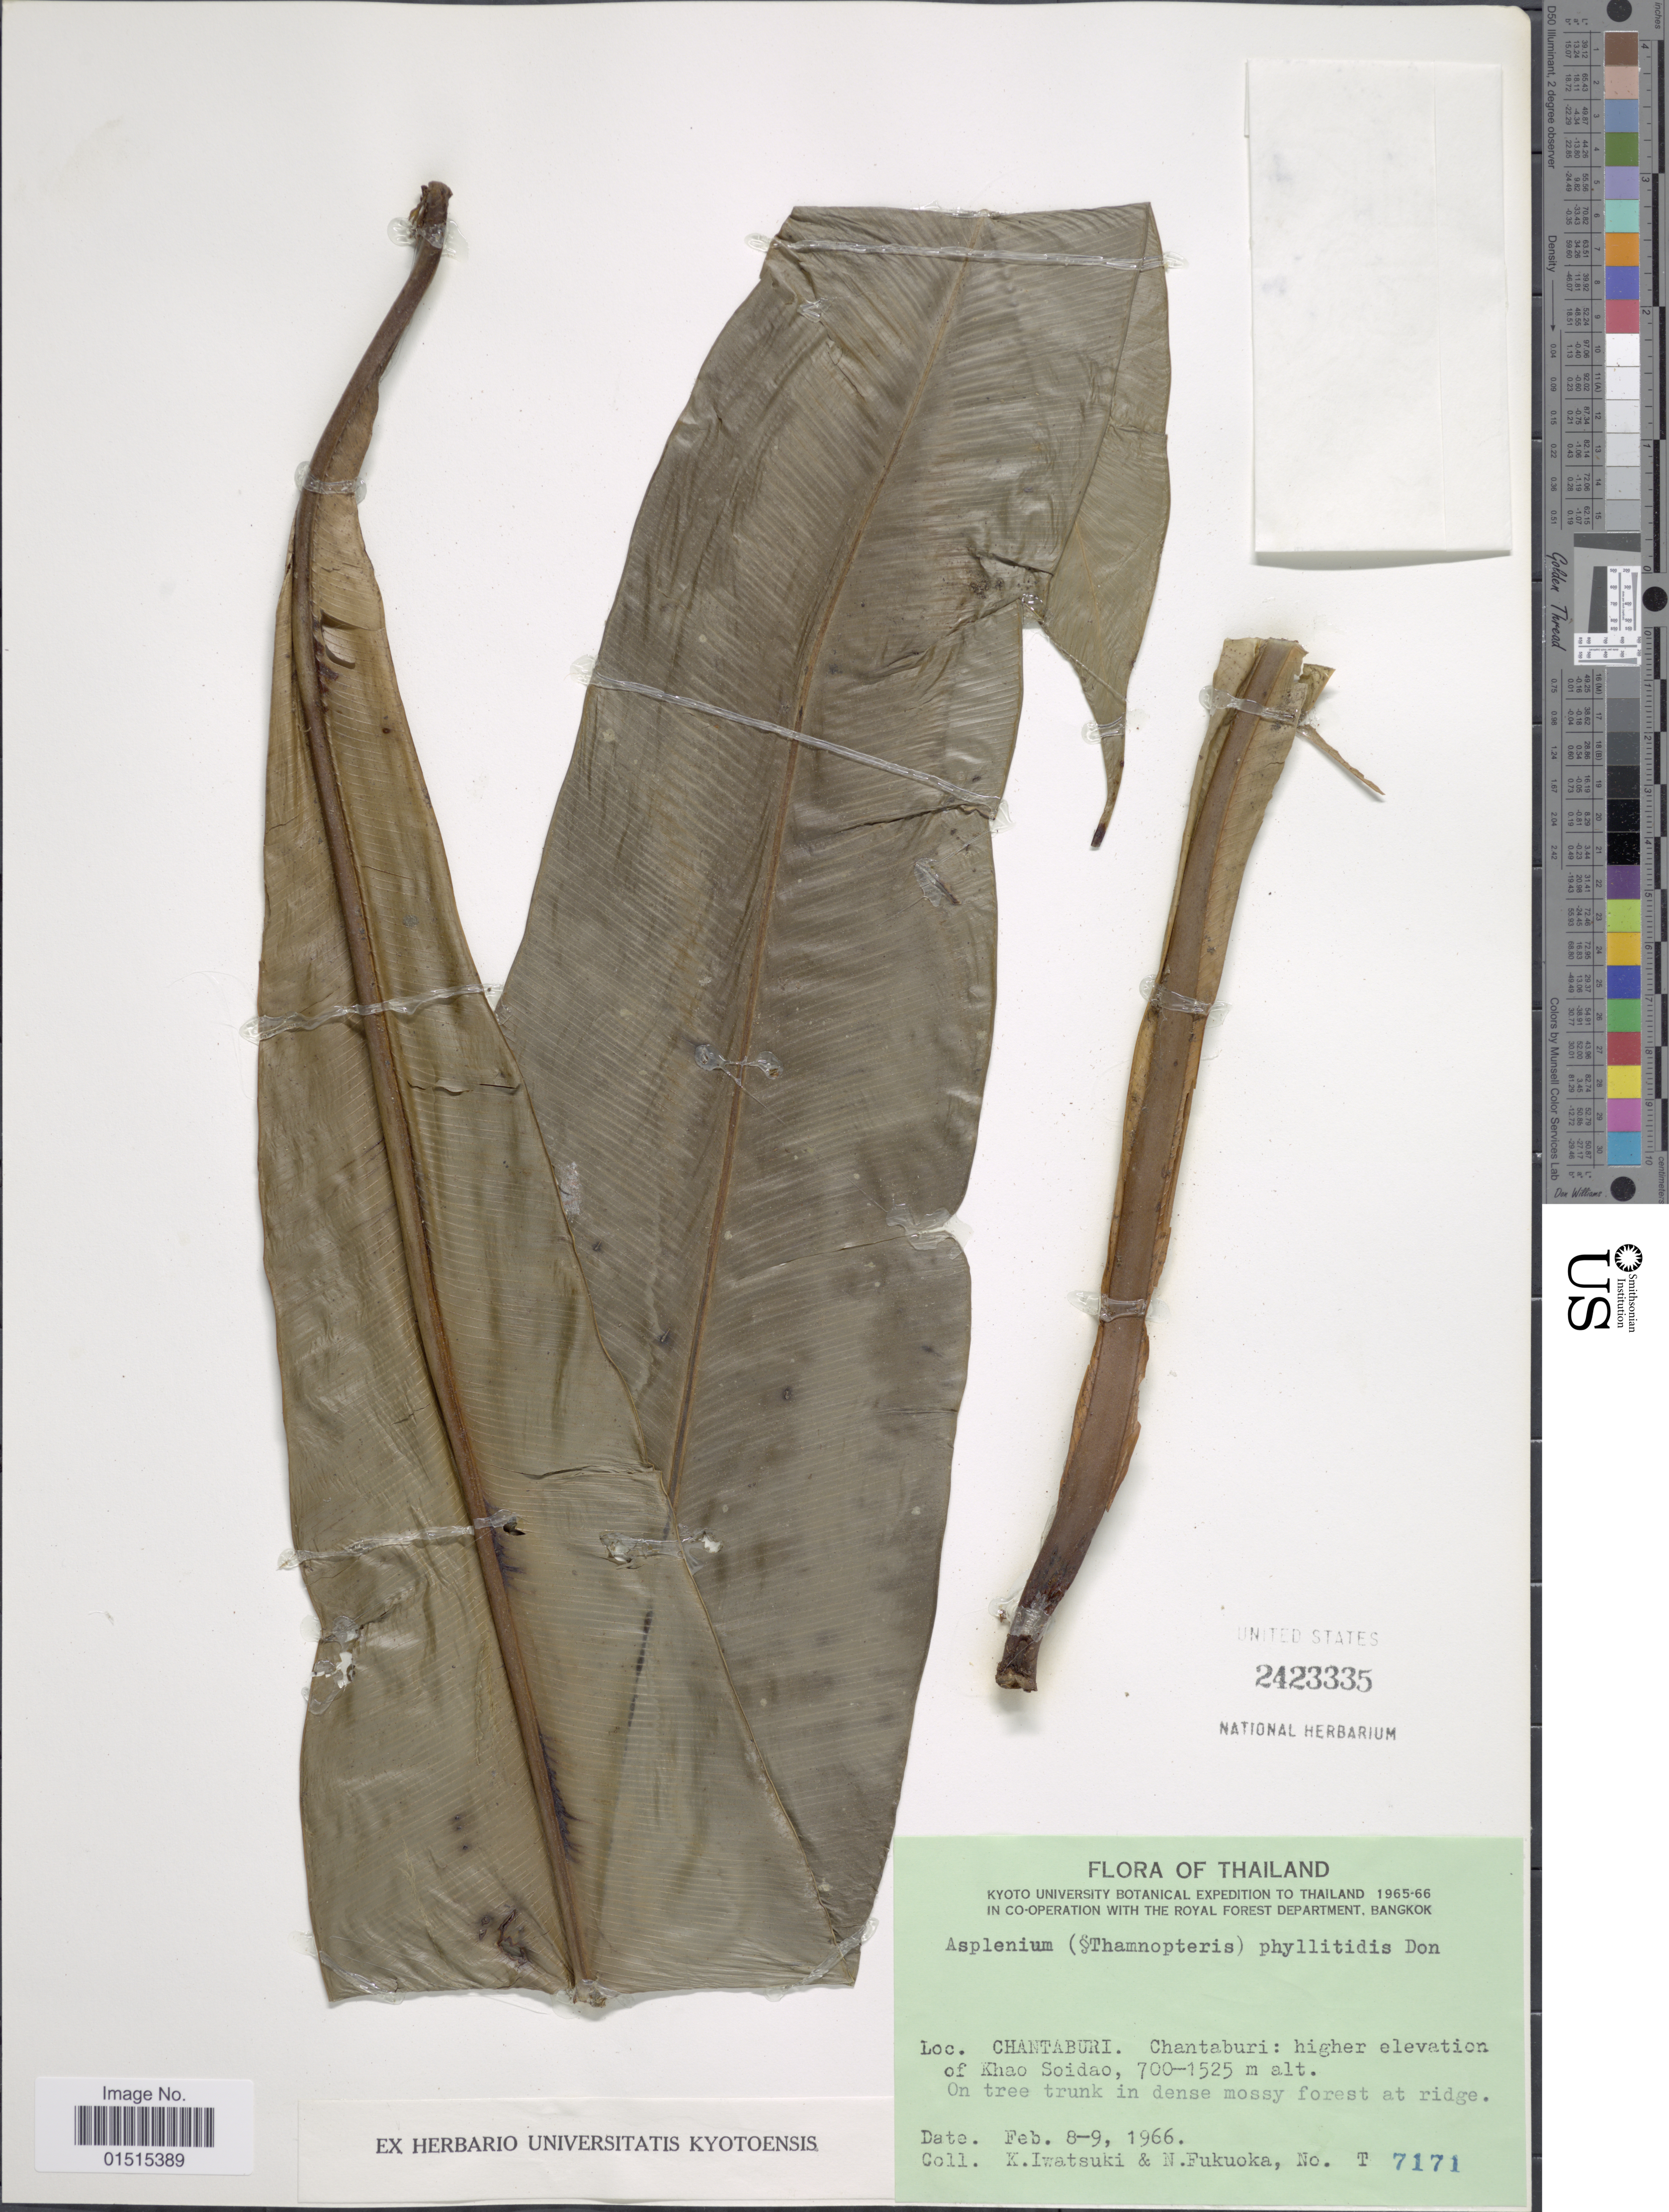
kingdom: Plantae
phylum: Tracheophyta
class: Polypodiopsida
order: Polypodiales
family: Aspleniaceae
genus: Asplenium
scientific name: Asplenium phyllitidis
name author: D. Don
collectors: K. Iwatsuki & N. Fukuoka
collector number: T7171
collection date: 1966-02-08/1966-02-19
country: Thailand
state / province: Chanthaburi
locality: Higher elevation of Khao Soidao, on tree trunk in dense mossy forest at ridge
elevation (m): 700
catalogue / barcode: US 2423335